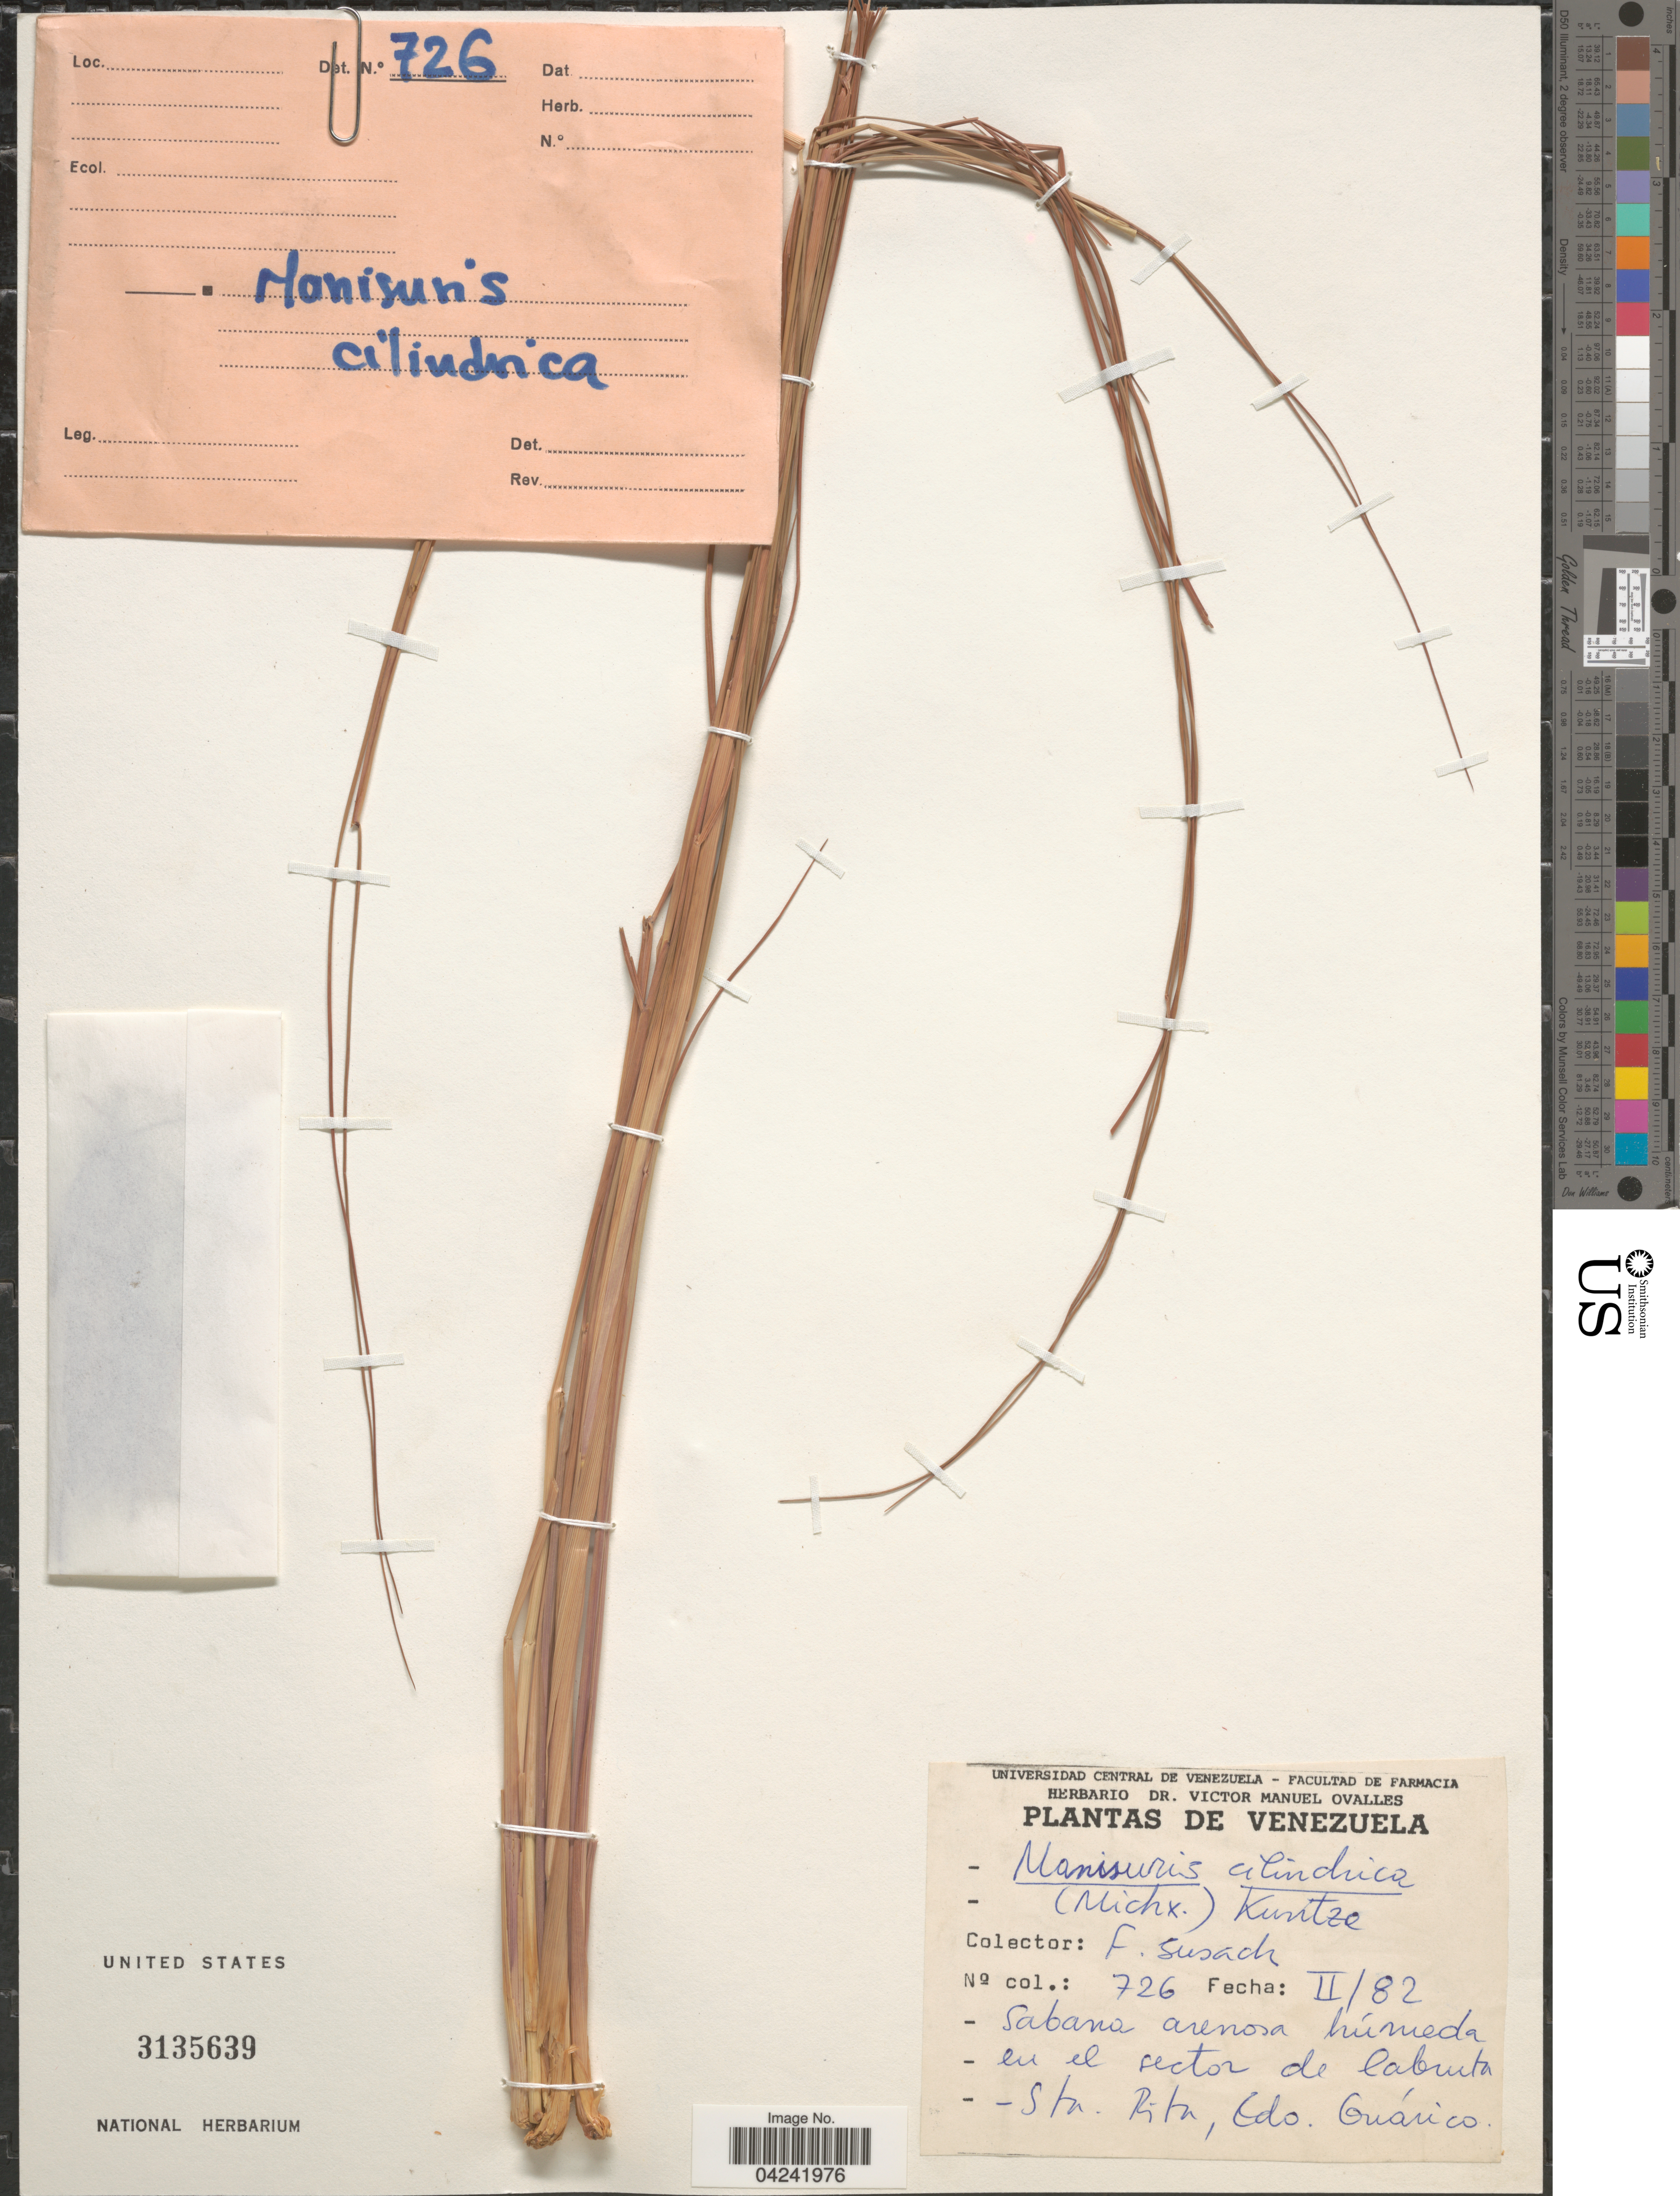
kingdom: Plantae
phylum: Tracheophyta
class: Liliopsida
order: Poales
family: Poaceae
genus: Mnesithea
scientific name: Mnesithea cylindrica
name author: (Michx.) de Koning & Sosef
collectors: F. Susach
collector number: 726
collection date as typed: Transcribed d/m/y: /2/82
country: Venezuela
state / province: Guarico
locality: Sabana arenosa húmeda en el sector de Cabruta-Sta. Rita.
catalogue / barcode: US 3135639